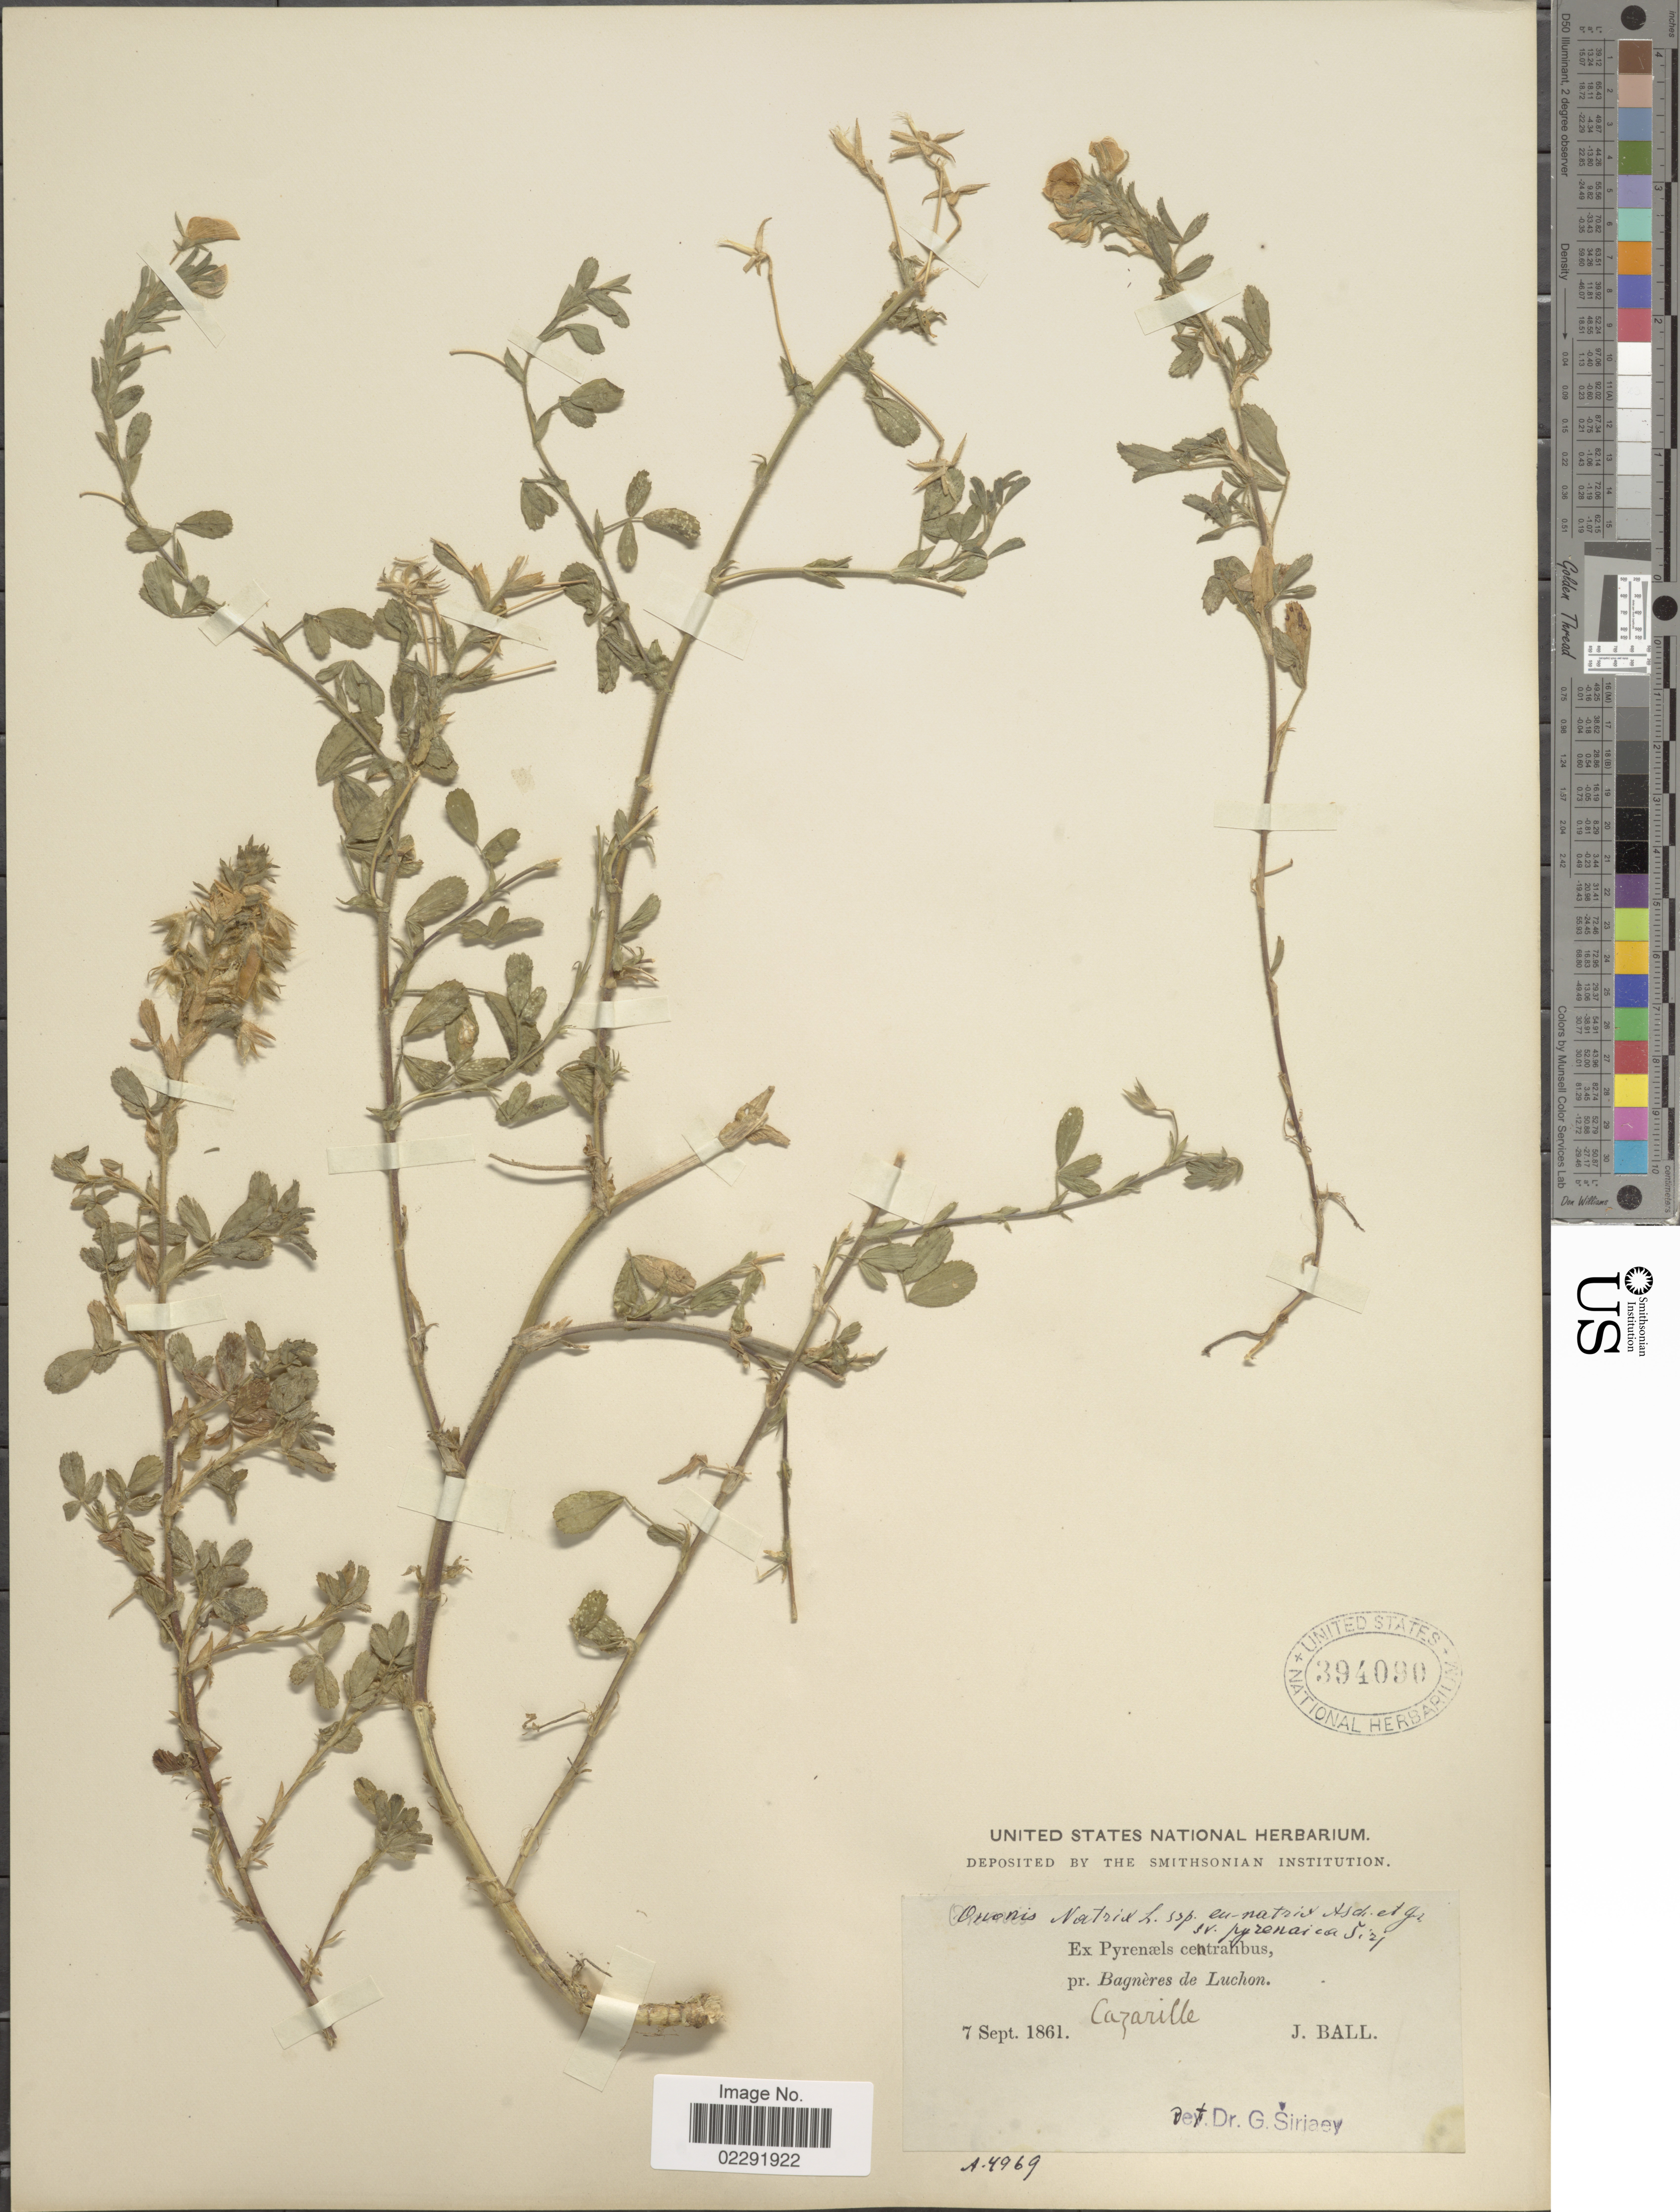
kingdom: Plantae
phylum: Tracheophyta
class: Magnoliopsida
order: Fabales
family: Fabaceae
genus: Ononis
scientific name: Ononis natrix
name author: L.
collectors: J. Ball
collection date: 1861-09-07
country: France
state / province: Occitanie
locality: Ex Pyrenaels centralibus pr. Bagneres de Luchon, Cazarille.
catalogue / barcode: US 394090